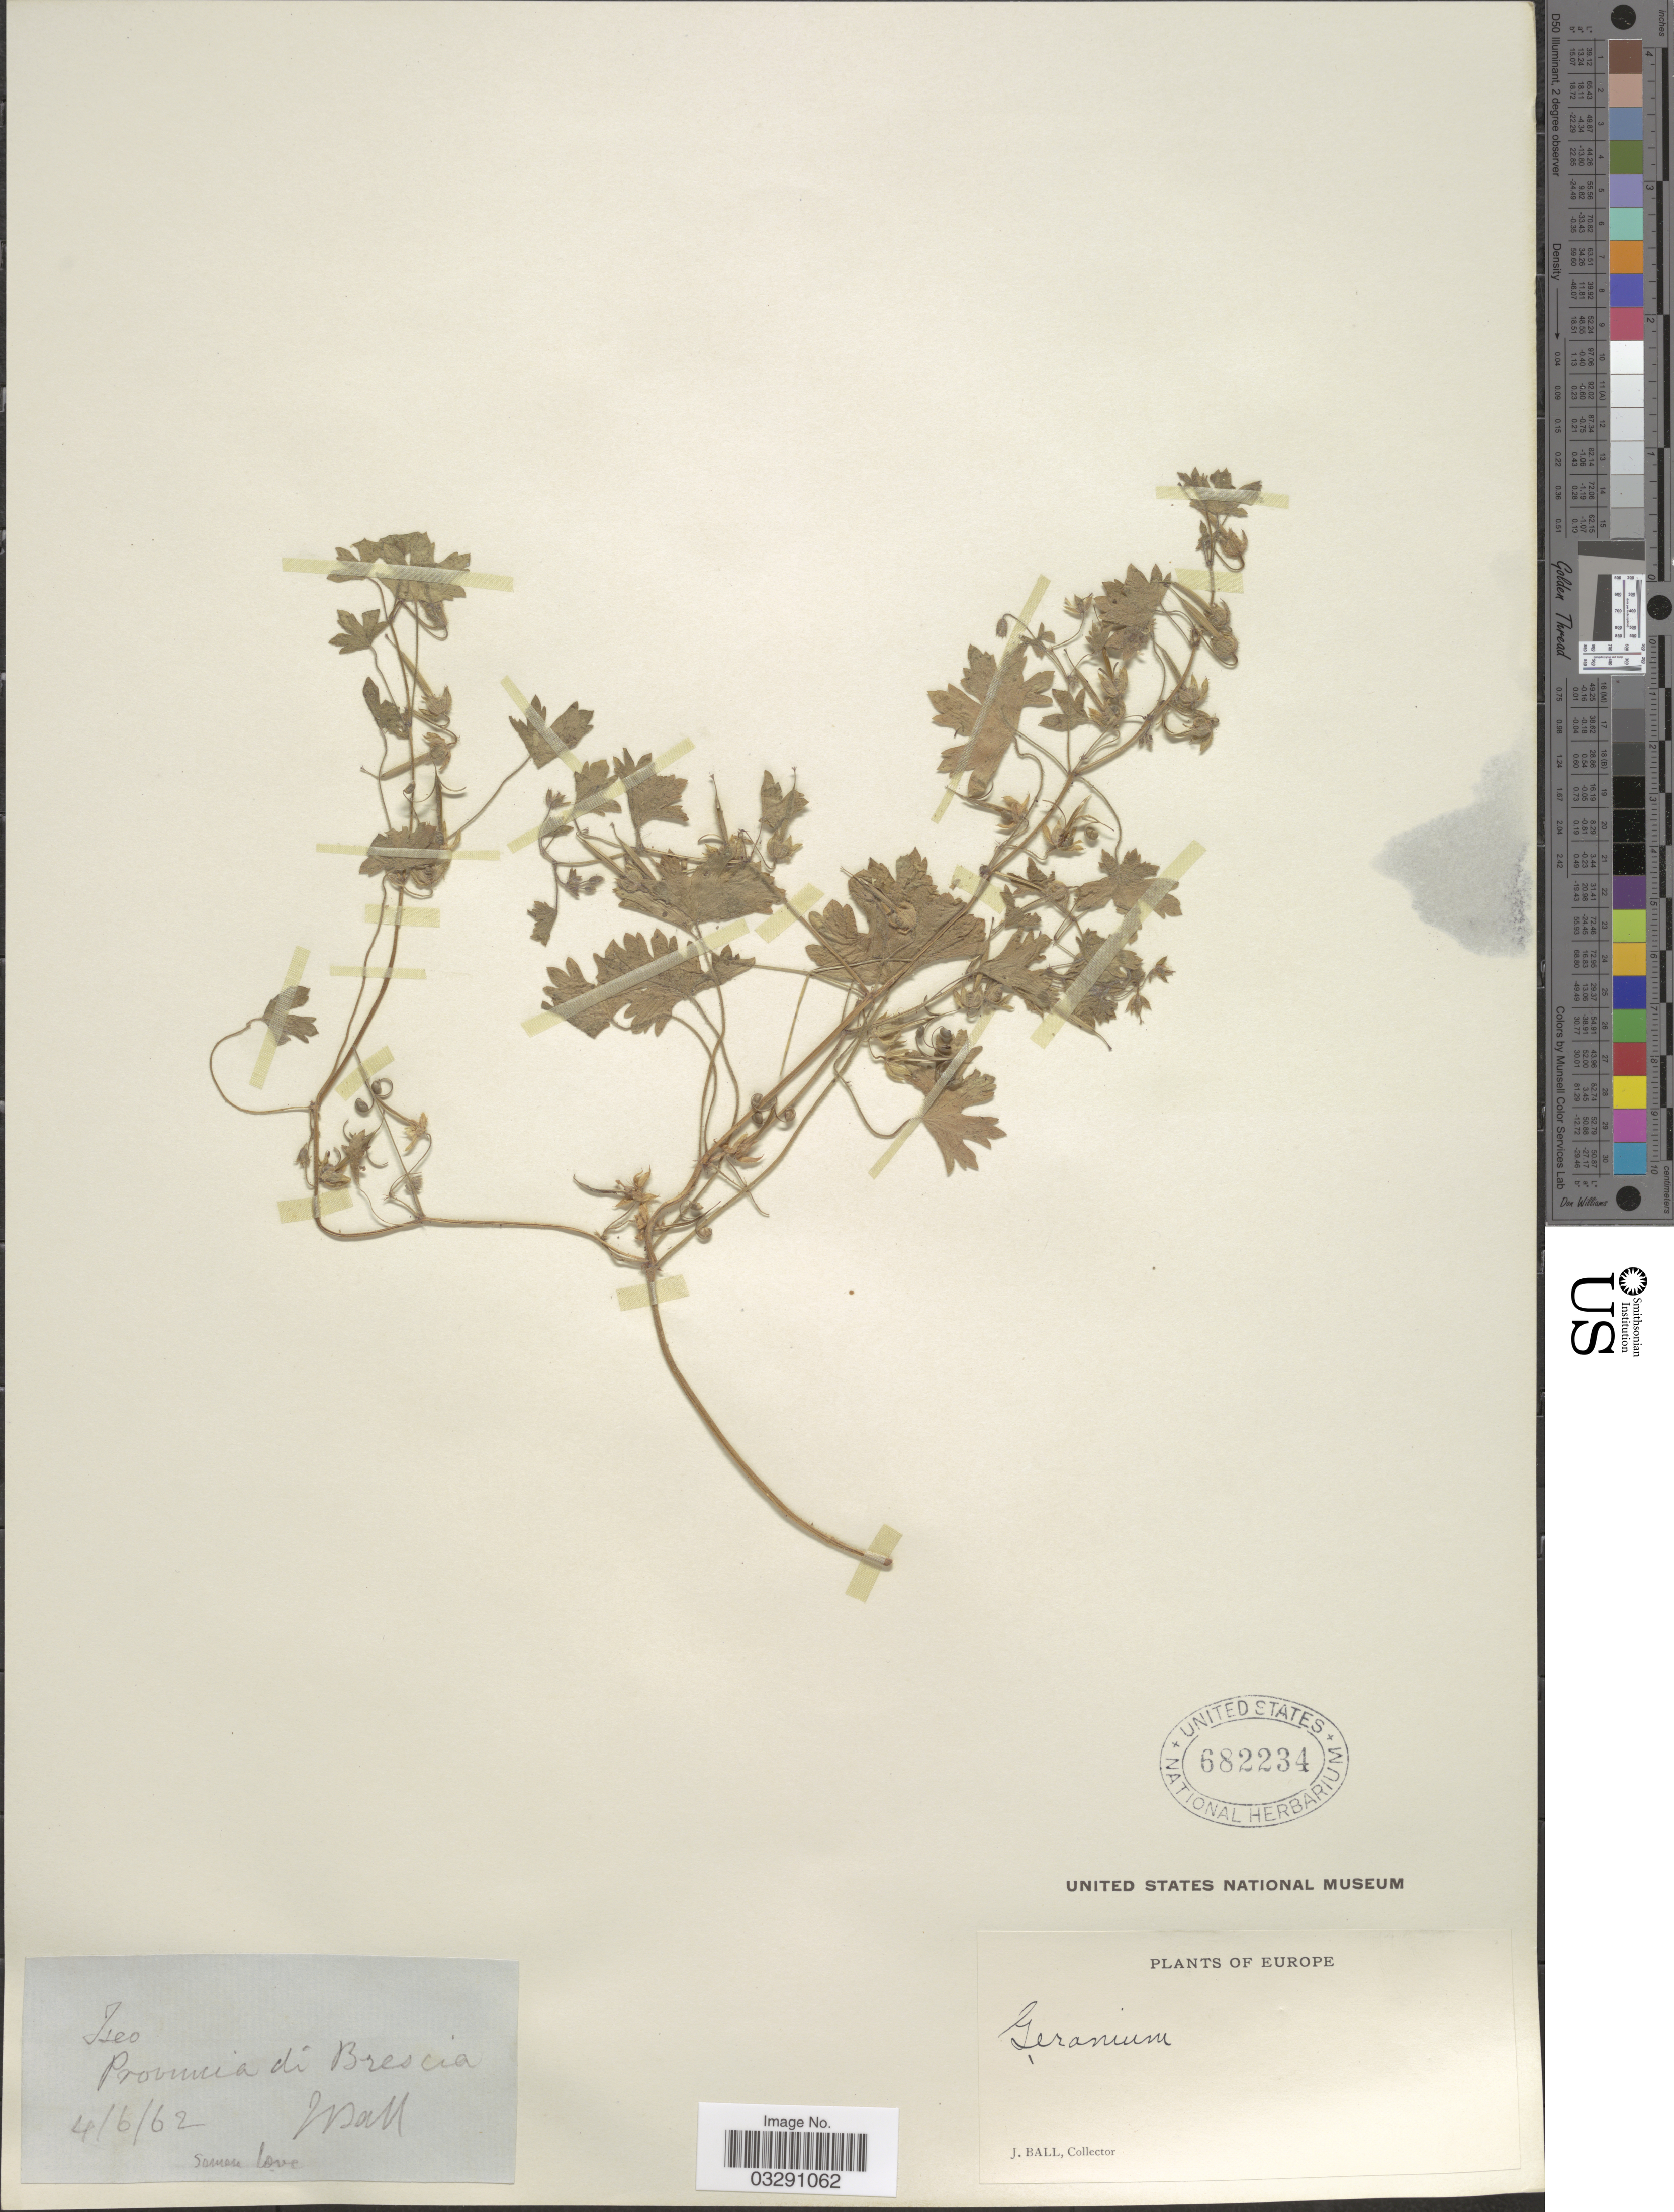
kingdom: Plantae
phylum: Tracheophyta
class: Magnoliopsida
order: Geraniales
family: Geraniaceae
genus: Geranium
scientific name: Geranium sp.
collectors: J. Ball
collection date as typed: Transcribed d/m/y: 4/6/62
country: Italy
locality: Europe. Iseo. Provincia di Brescia.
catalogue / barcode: US 682234